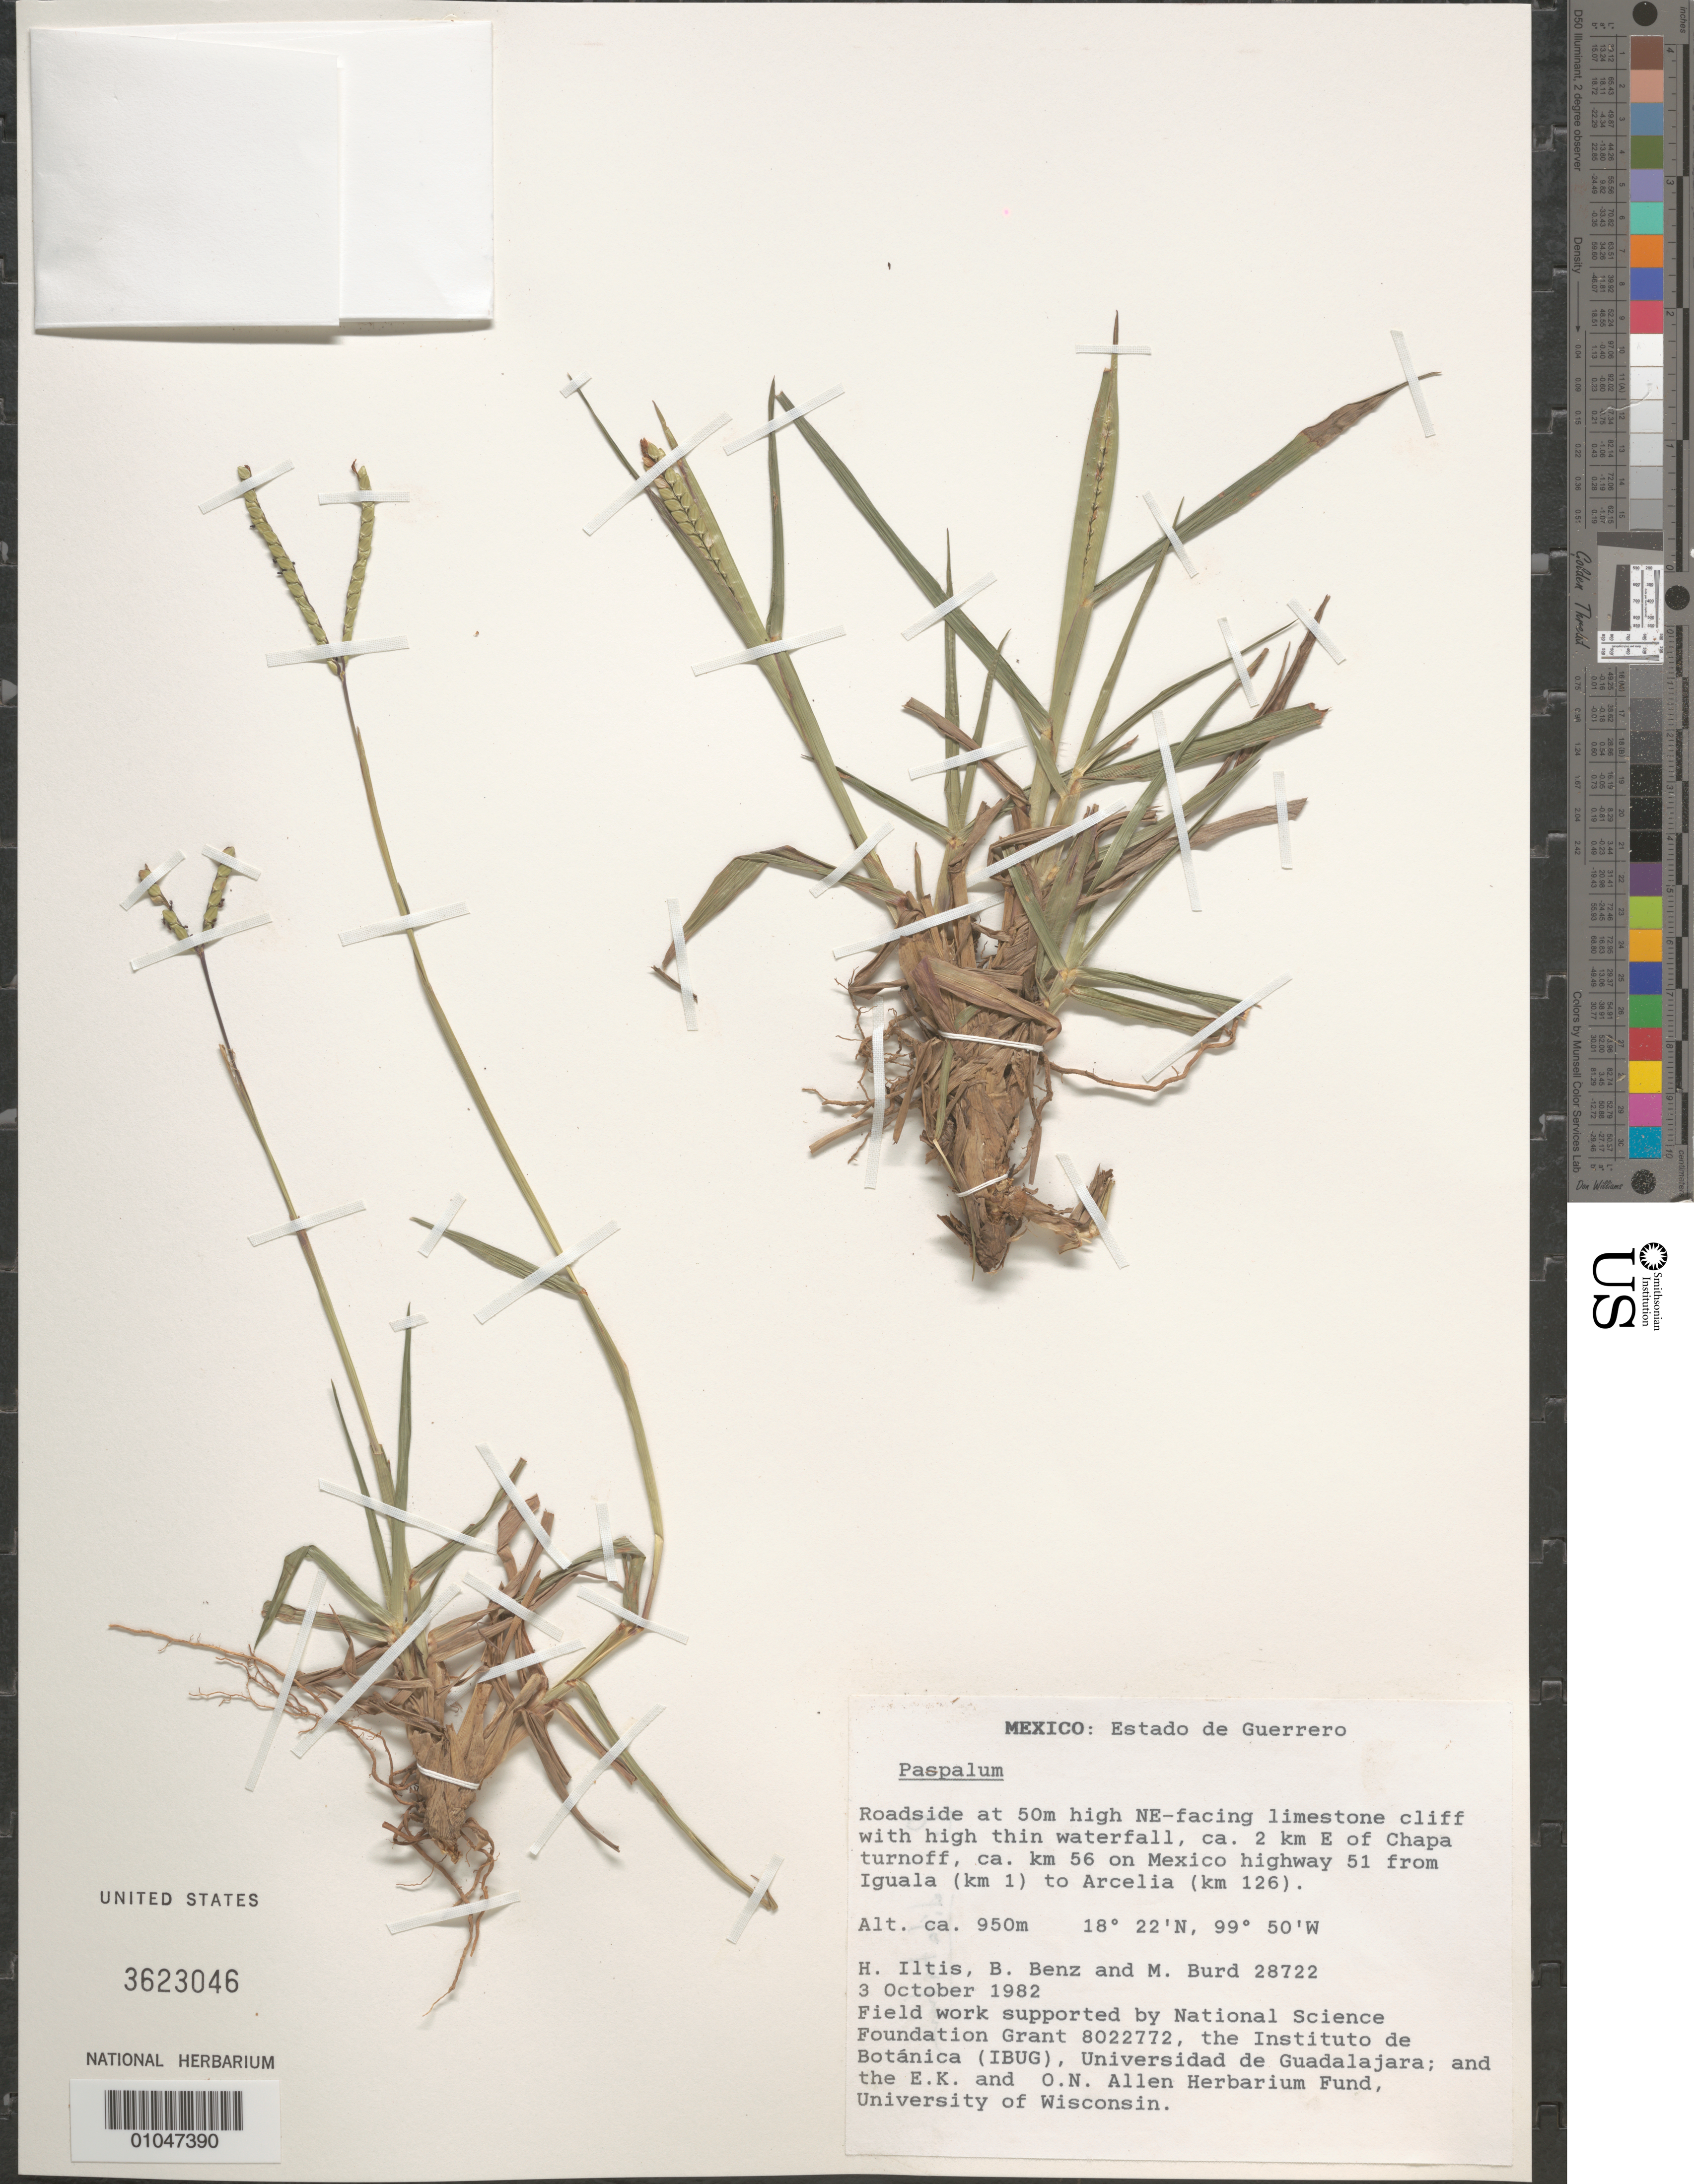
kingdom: Plantae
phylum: Tracheophyta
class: Liliopsida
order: Poales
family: Poaceae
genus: Paspalum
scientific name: Paspalum sp.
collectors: H. H. Iltis, B. Benz & M. Burd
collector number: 28722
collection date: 1982-10-03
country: Mexico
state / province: Guerrero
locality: NE-facing limestone cliff with high thin watercall ca. 2 km E of Chapa turnoff, ca Km 56 on Mexico highway 51 from Iguala (Km 1) to Arcelia (Km 126).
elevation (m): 950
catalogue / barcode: US 3623046